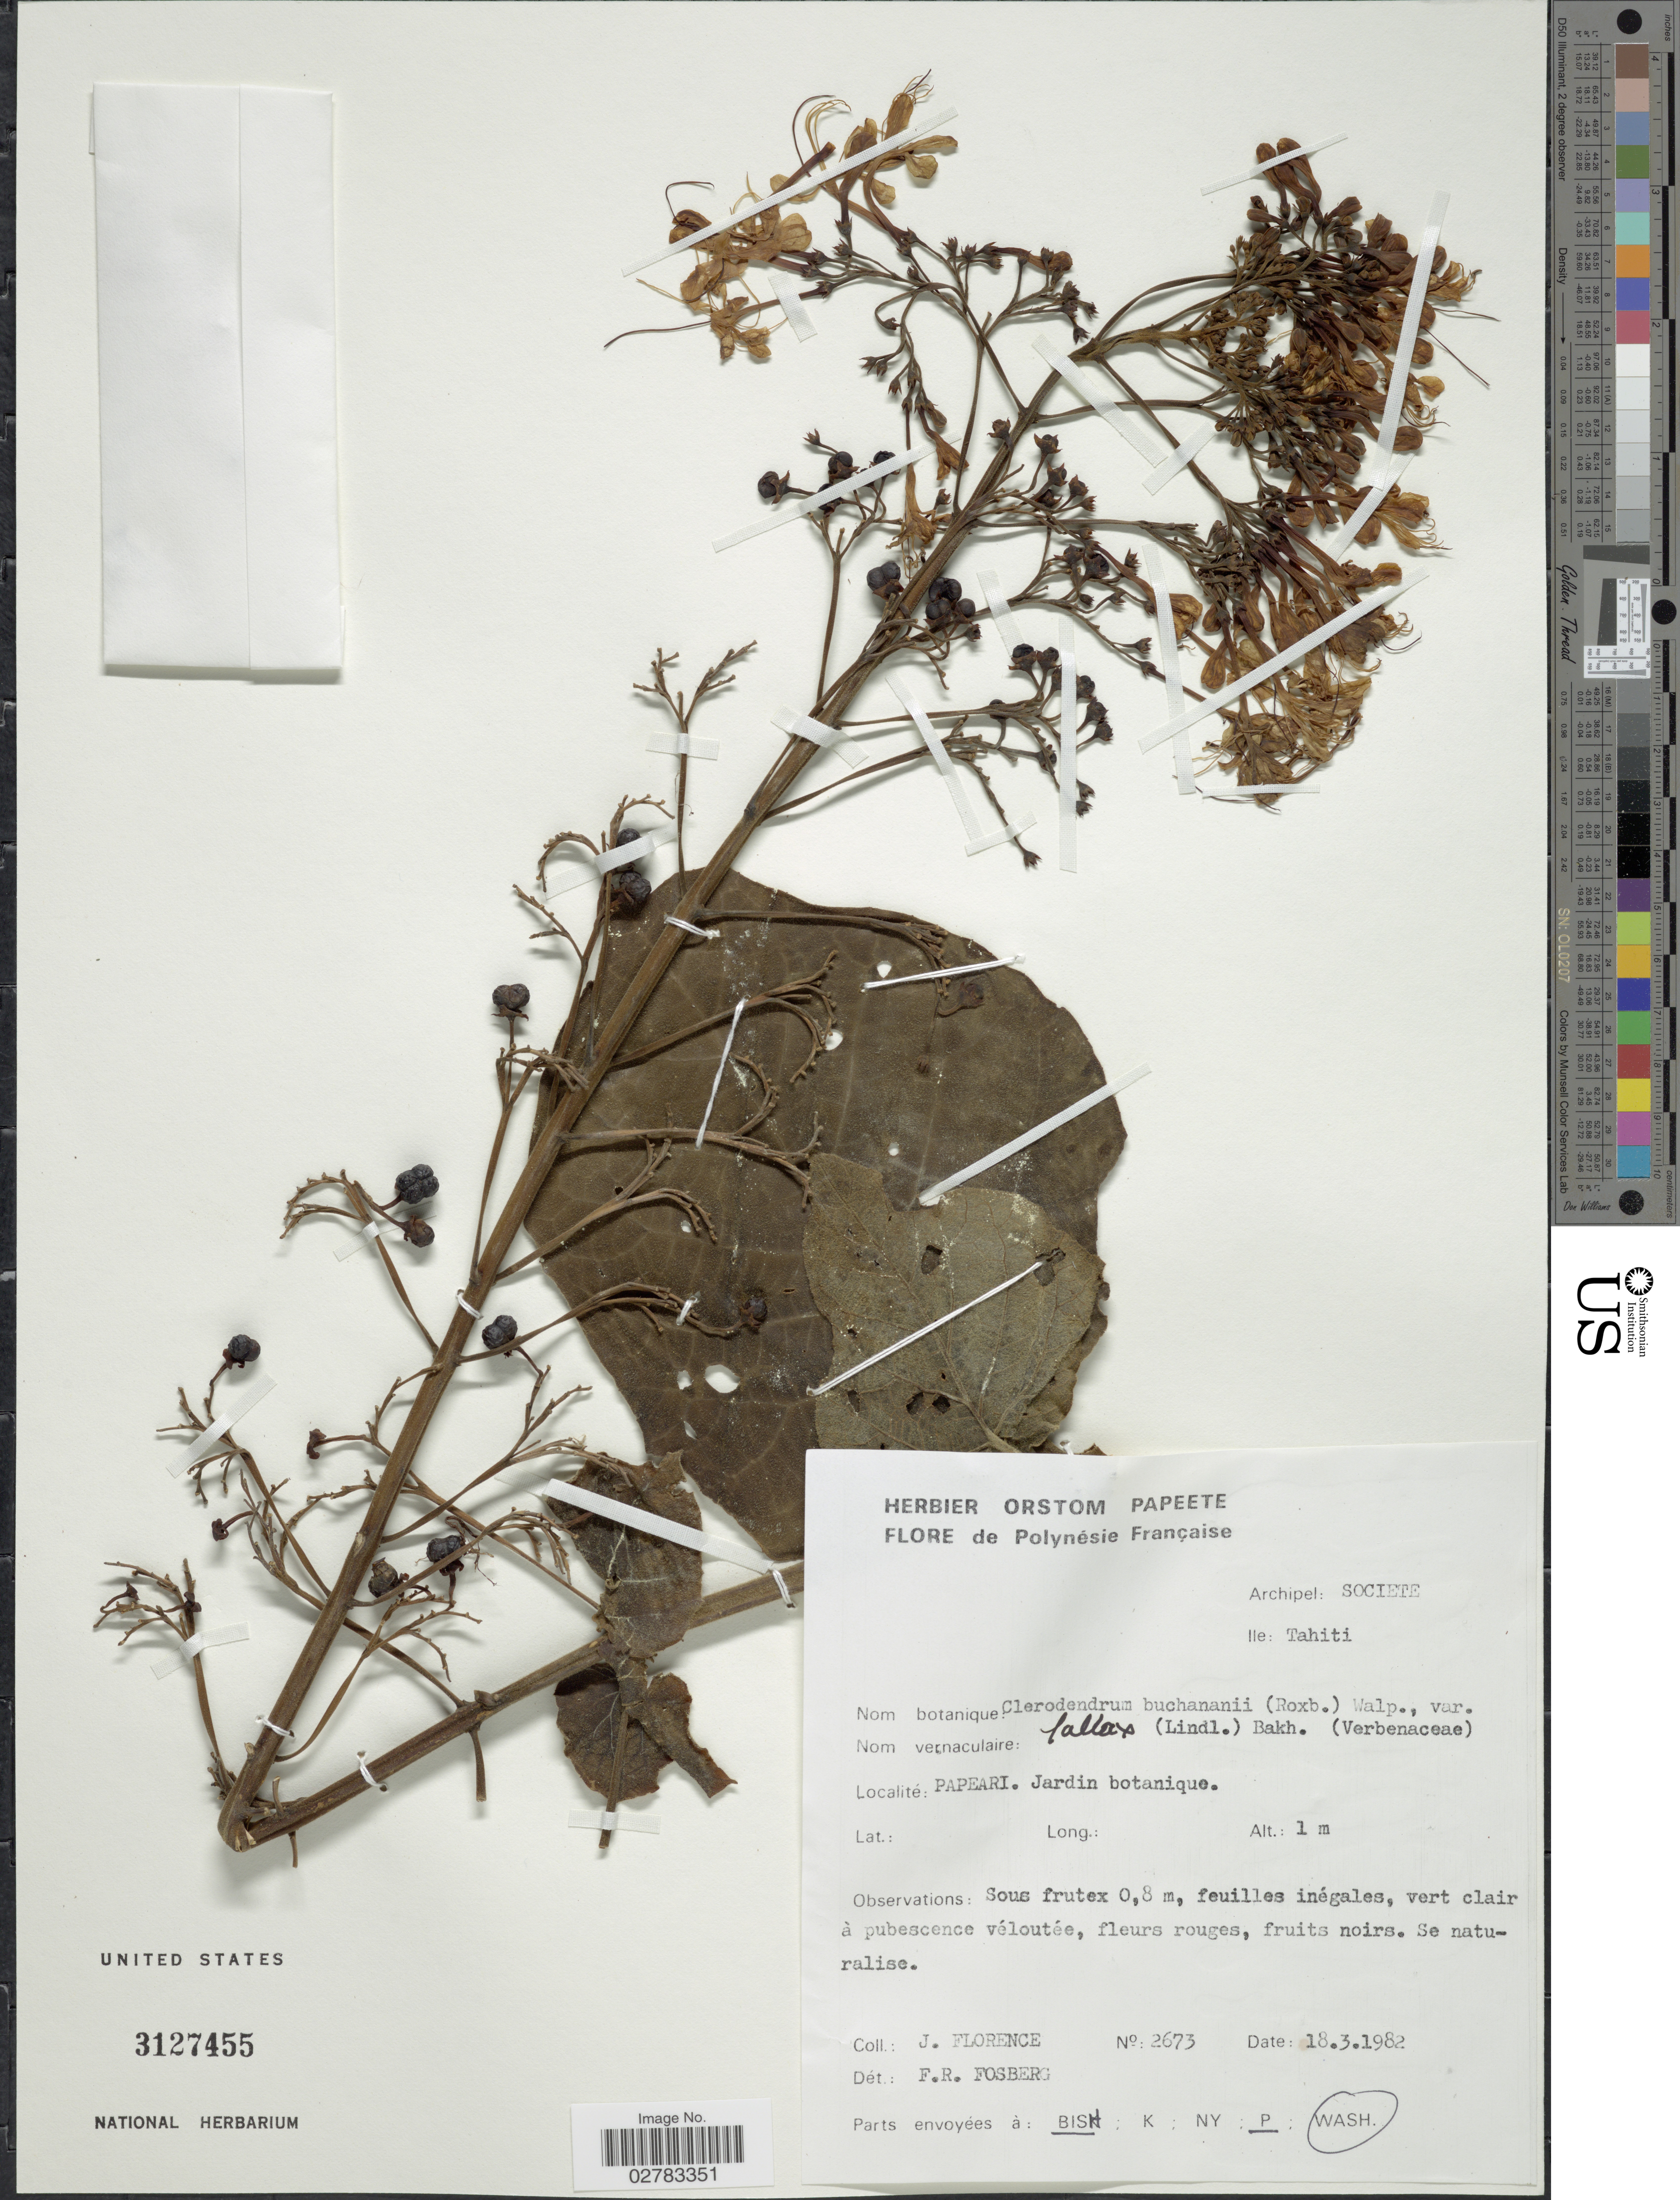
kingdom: Plantae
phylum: Tracheophyta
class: Magnoliopsida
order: Lamiales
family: Lamiaceae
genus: Clerodendrum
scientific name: Clerodendrum speciosissimum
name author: Drapiez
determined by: Wagner, W. L., (BOT), Smithsonian Institution - National Museum of Natural History (UNITED STATES)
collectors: J. Florence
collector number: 2673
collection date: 1982-03-18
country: French Polynesia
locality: Polynésie Française, Archipel: Societe, Ile: Tahiti, Papeari. Jardin botanique.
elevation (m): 1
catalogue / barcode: US 3127455